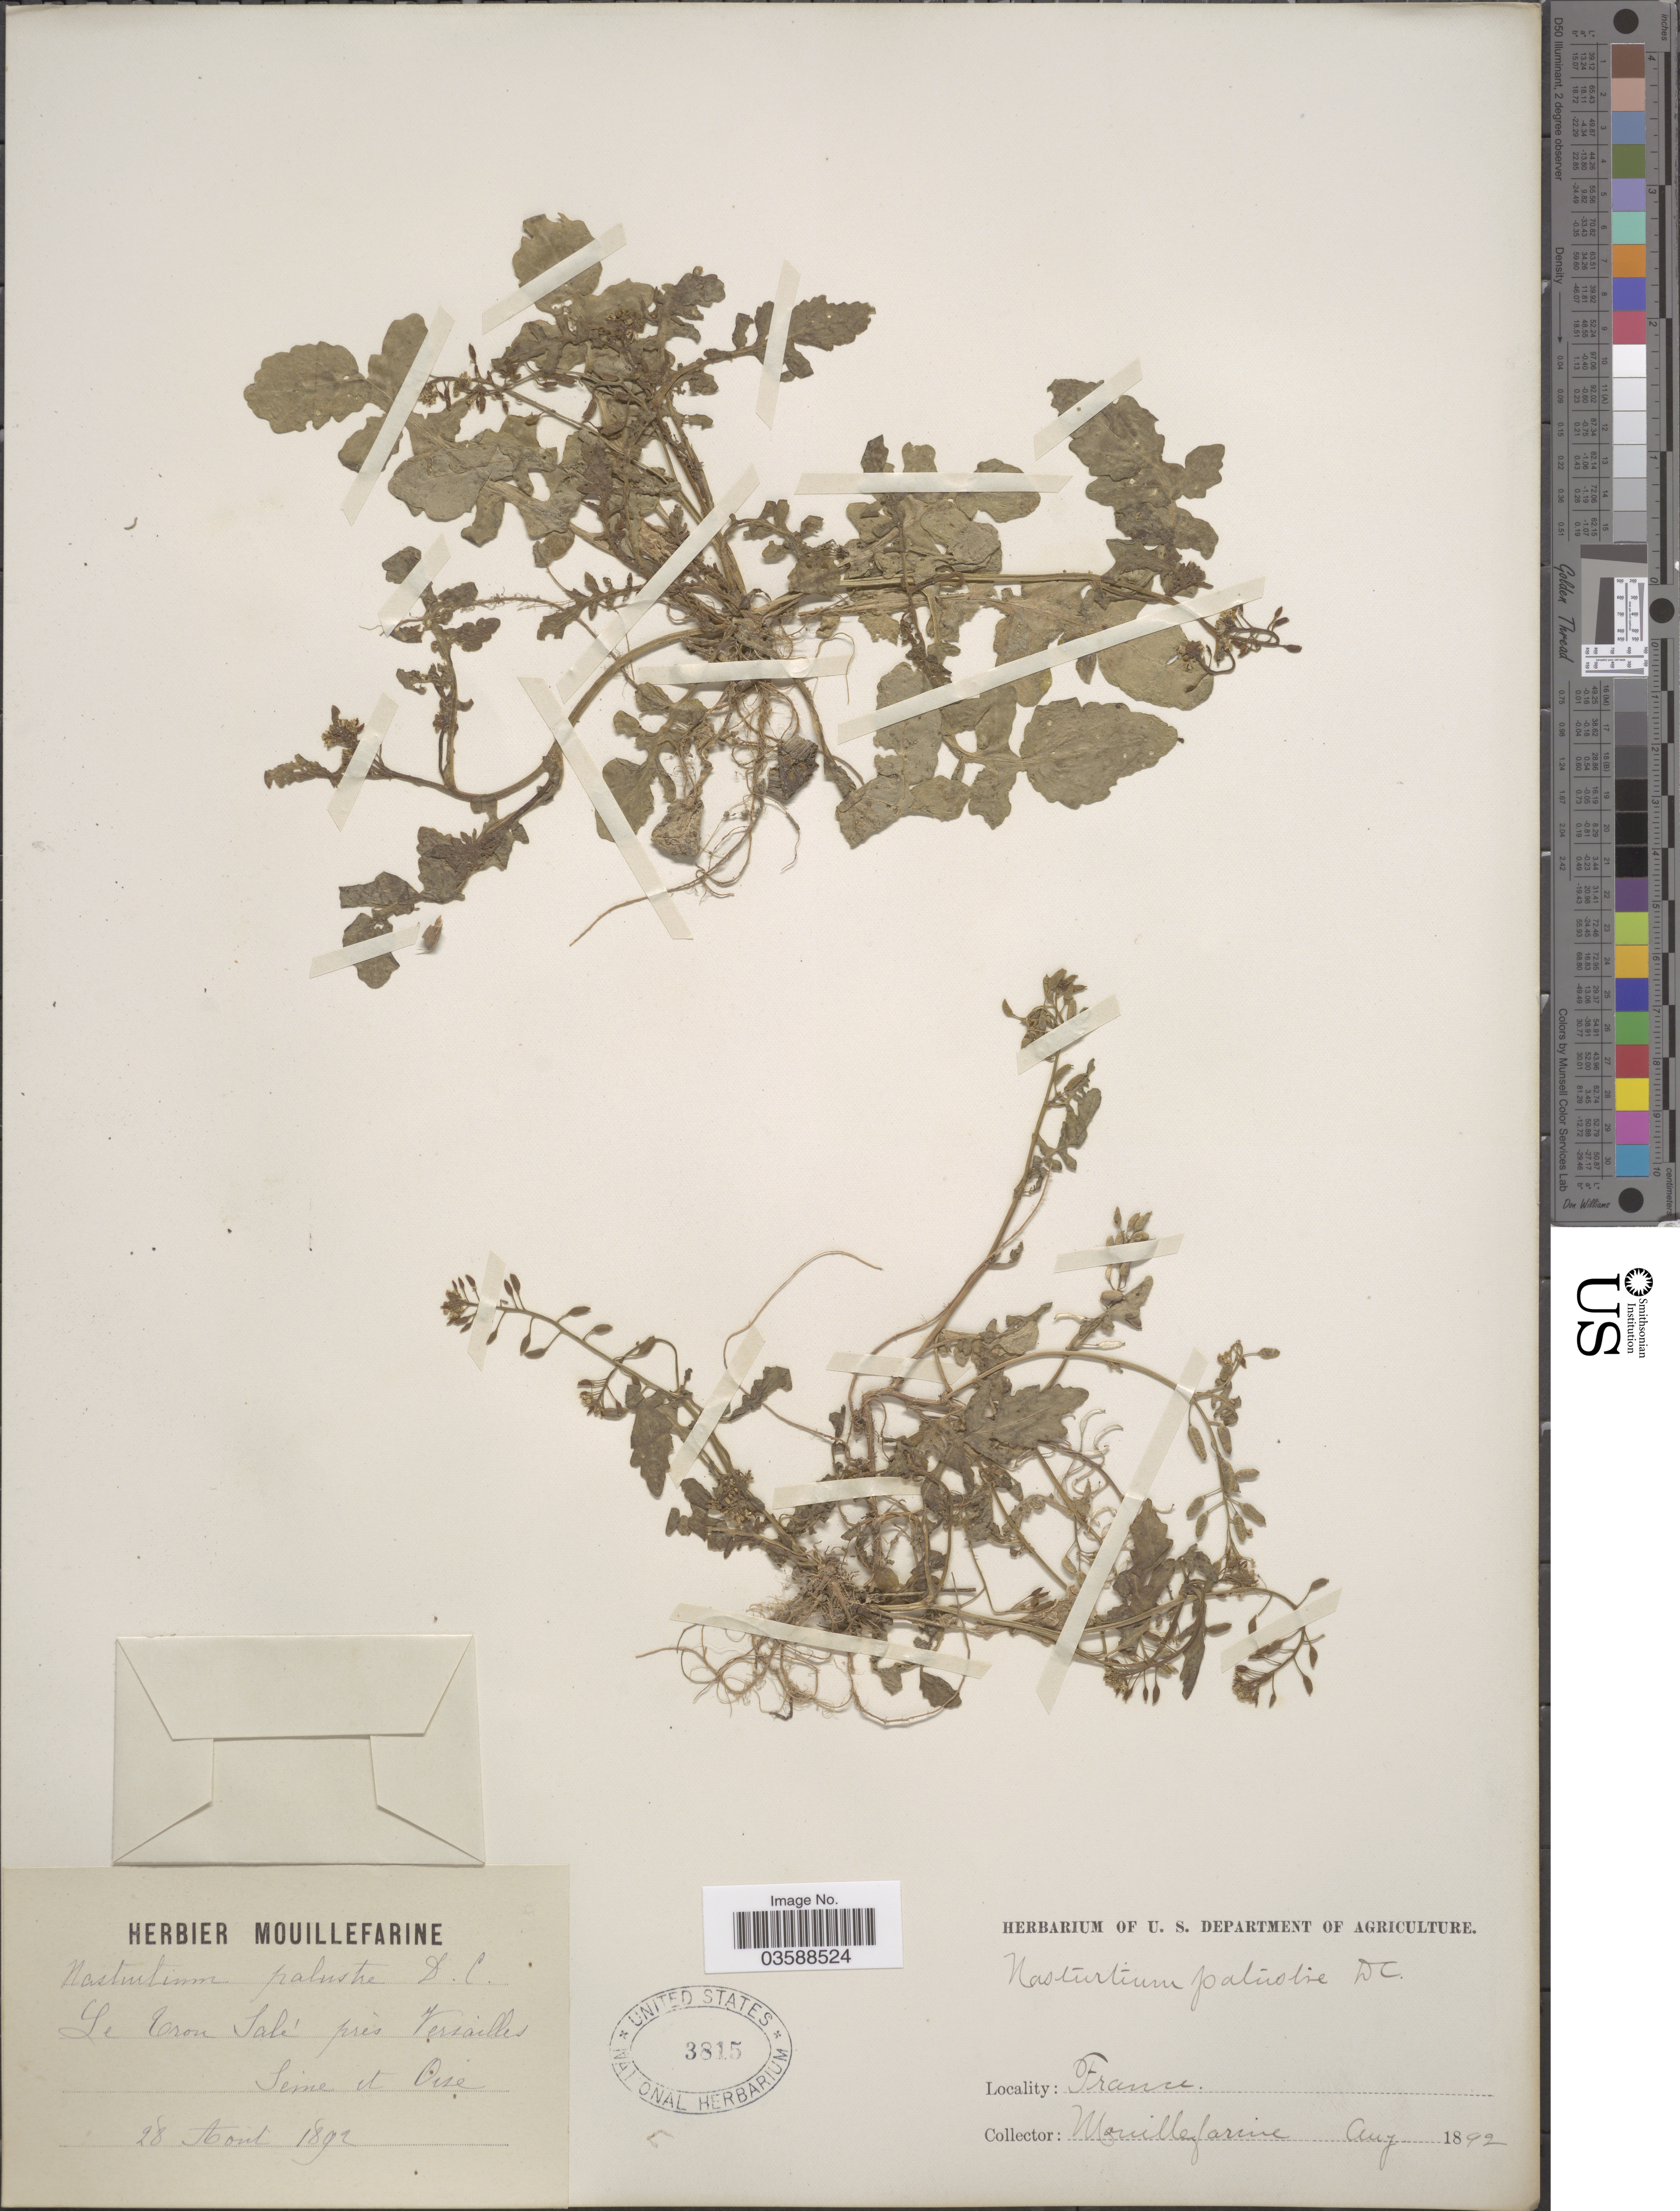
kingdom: Plantae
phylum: Tracheophyta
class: Magnoliopsida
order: Brassicales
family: Brassicaceae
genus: Rorippa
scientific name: Rorippa palustris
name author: (L.) Besser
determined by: Strong, M. T., (US), Smithsonian Institution - National Museum of Natural History (UNITED STATES)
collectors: A. Mouillefarine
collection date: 1892-08-28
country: France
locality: Le Cron Salé pres Versailles Seine et Oise.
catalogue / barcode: US 3815